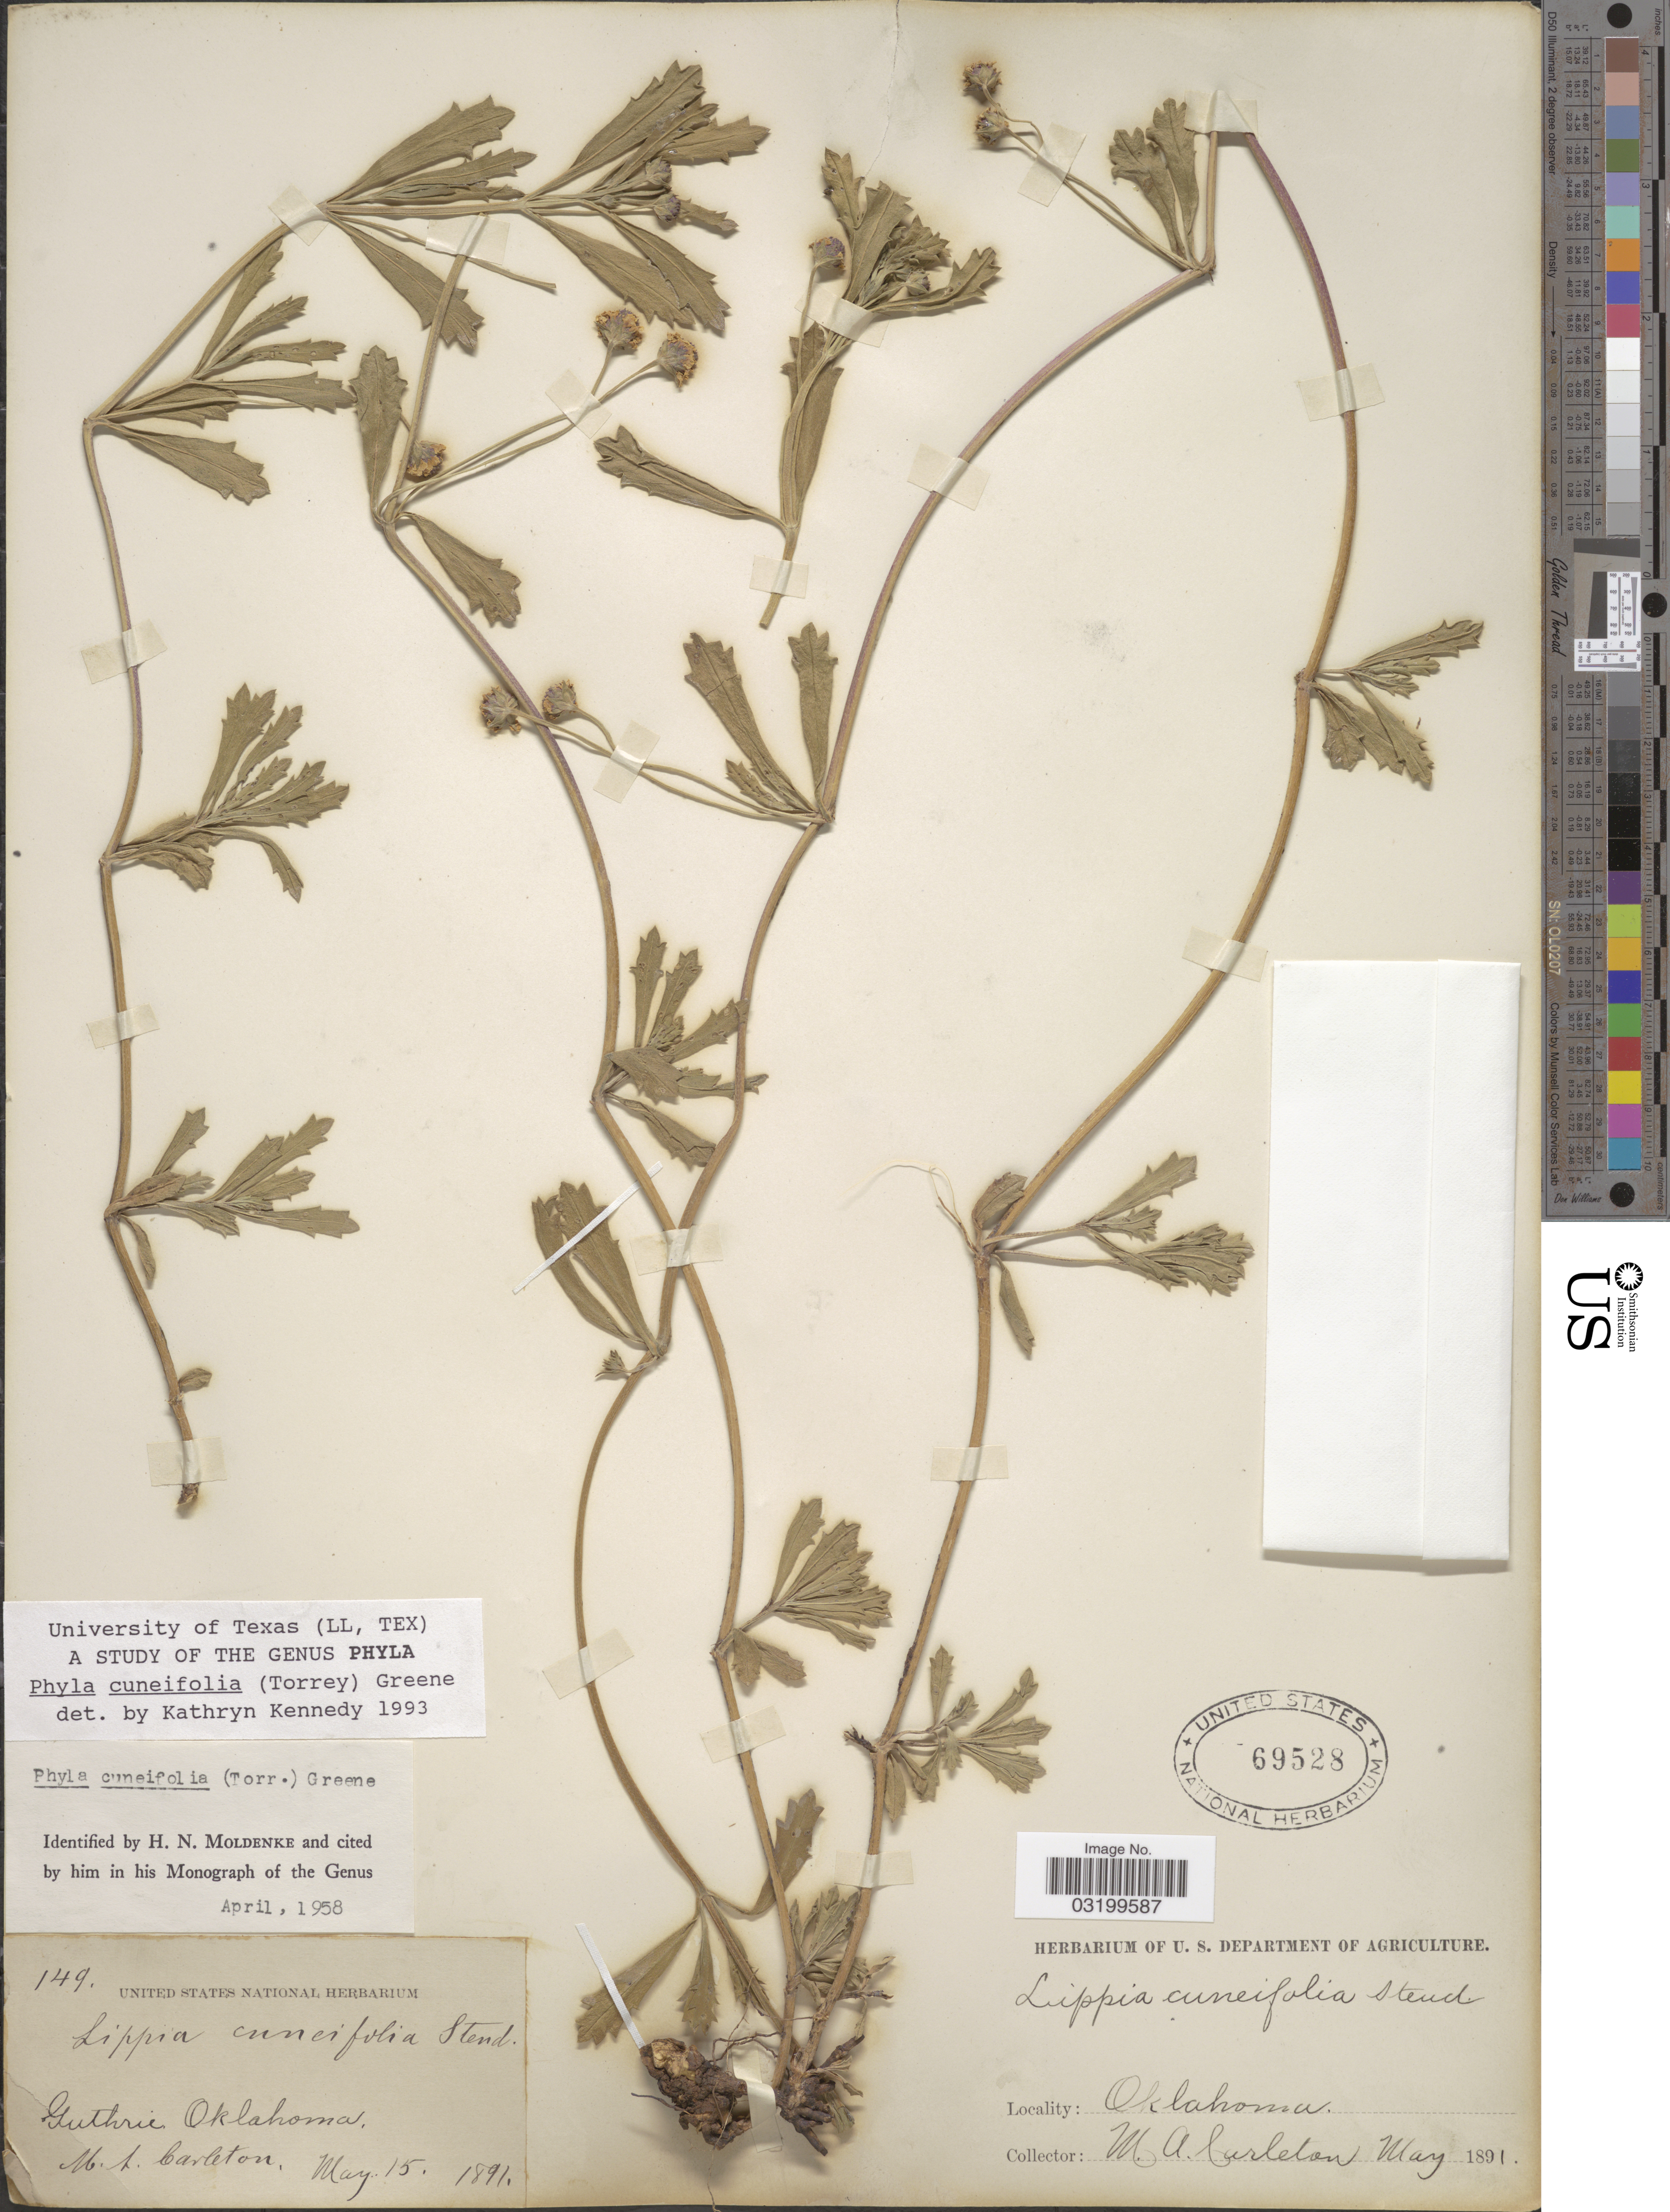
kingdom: Plantae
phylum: Tracheophyta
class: Magnoliopsida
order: Lamiales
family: Verbenaceae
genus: Phyla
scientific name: Phyla cuneifolia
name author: (Torr.) Greene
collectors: M. A. Carleton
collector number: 149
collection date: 1891-05-15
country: United States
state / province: Oklahoma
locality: Guthrie.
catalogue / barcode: US 69528